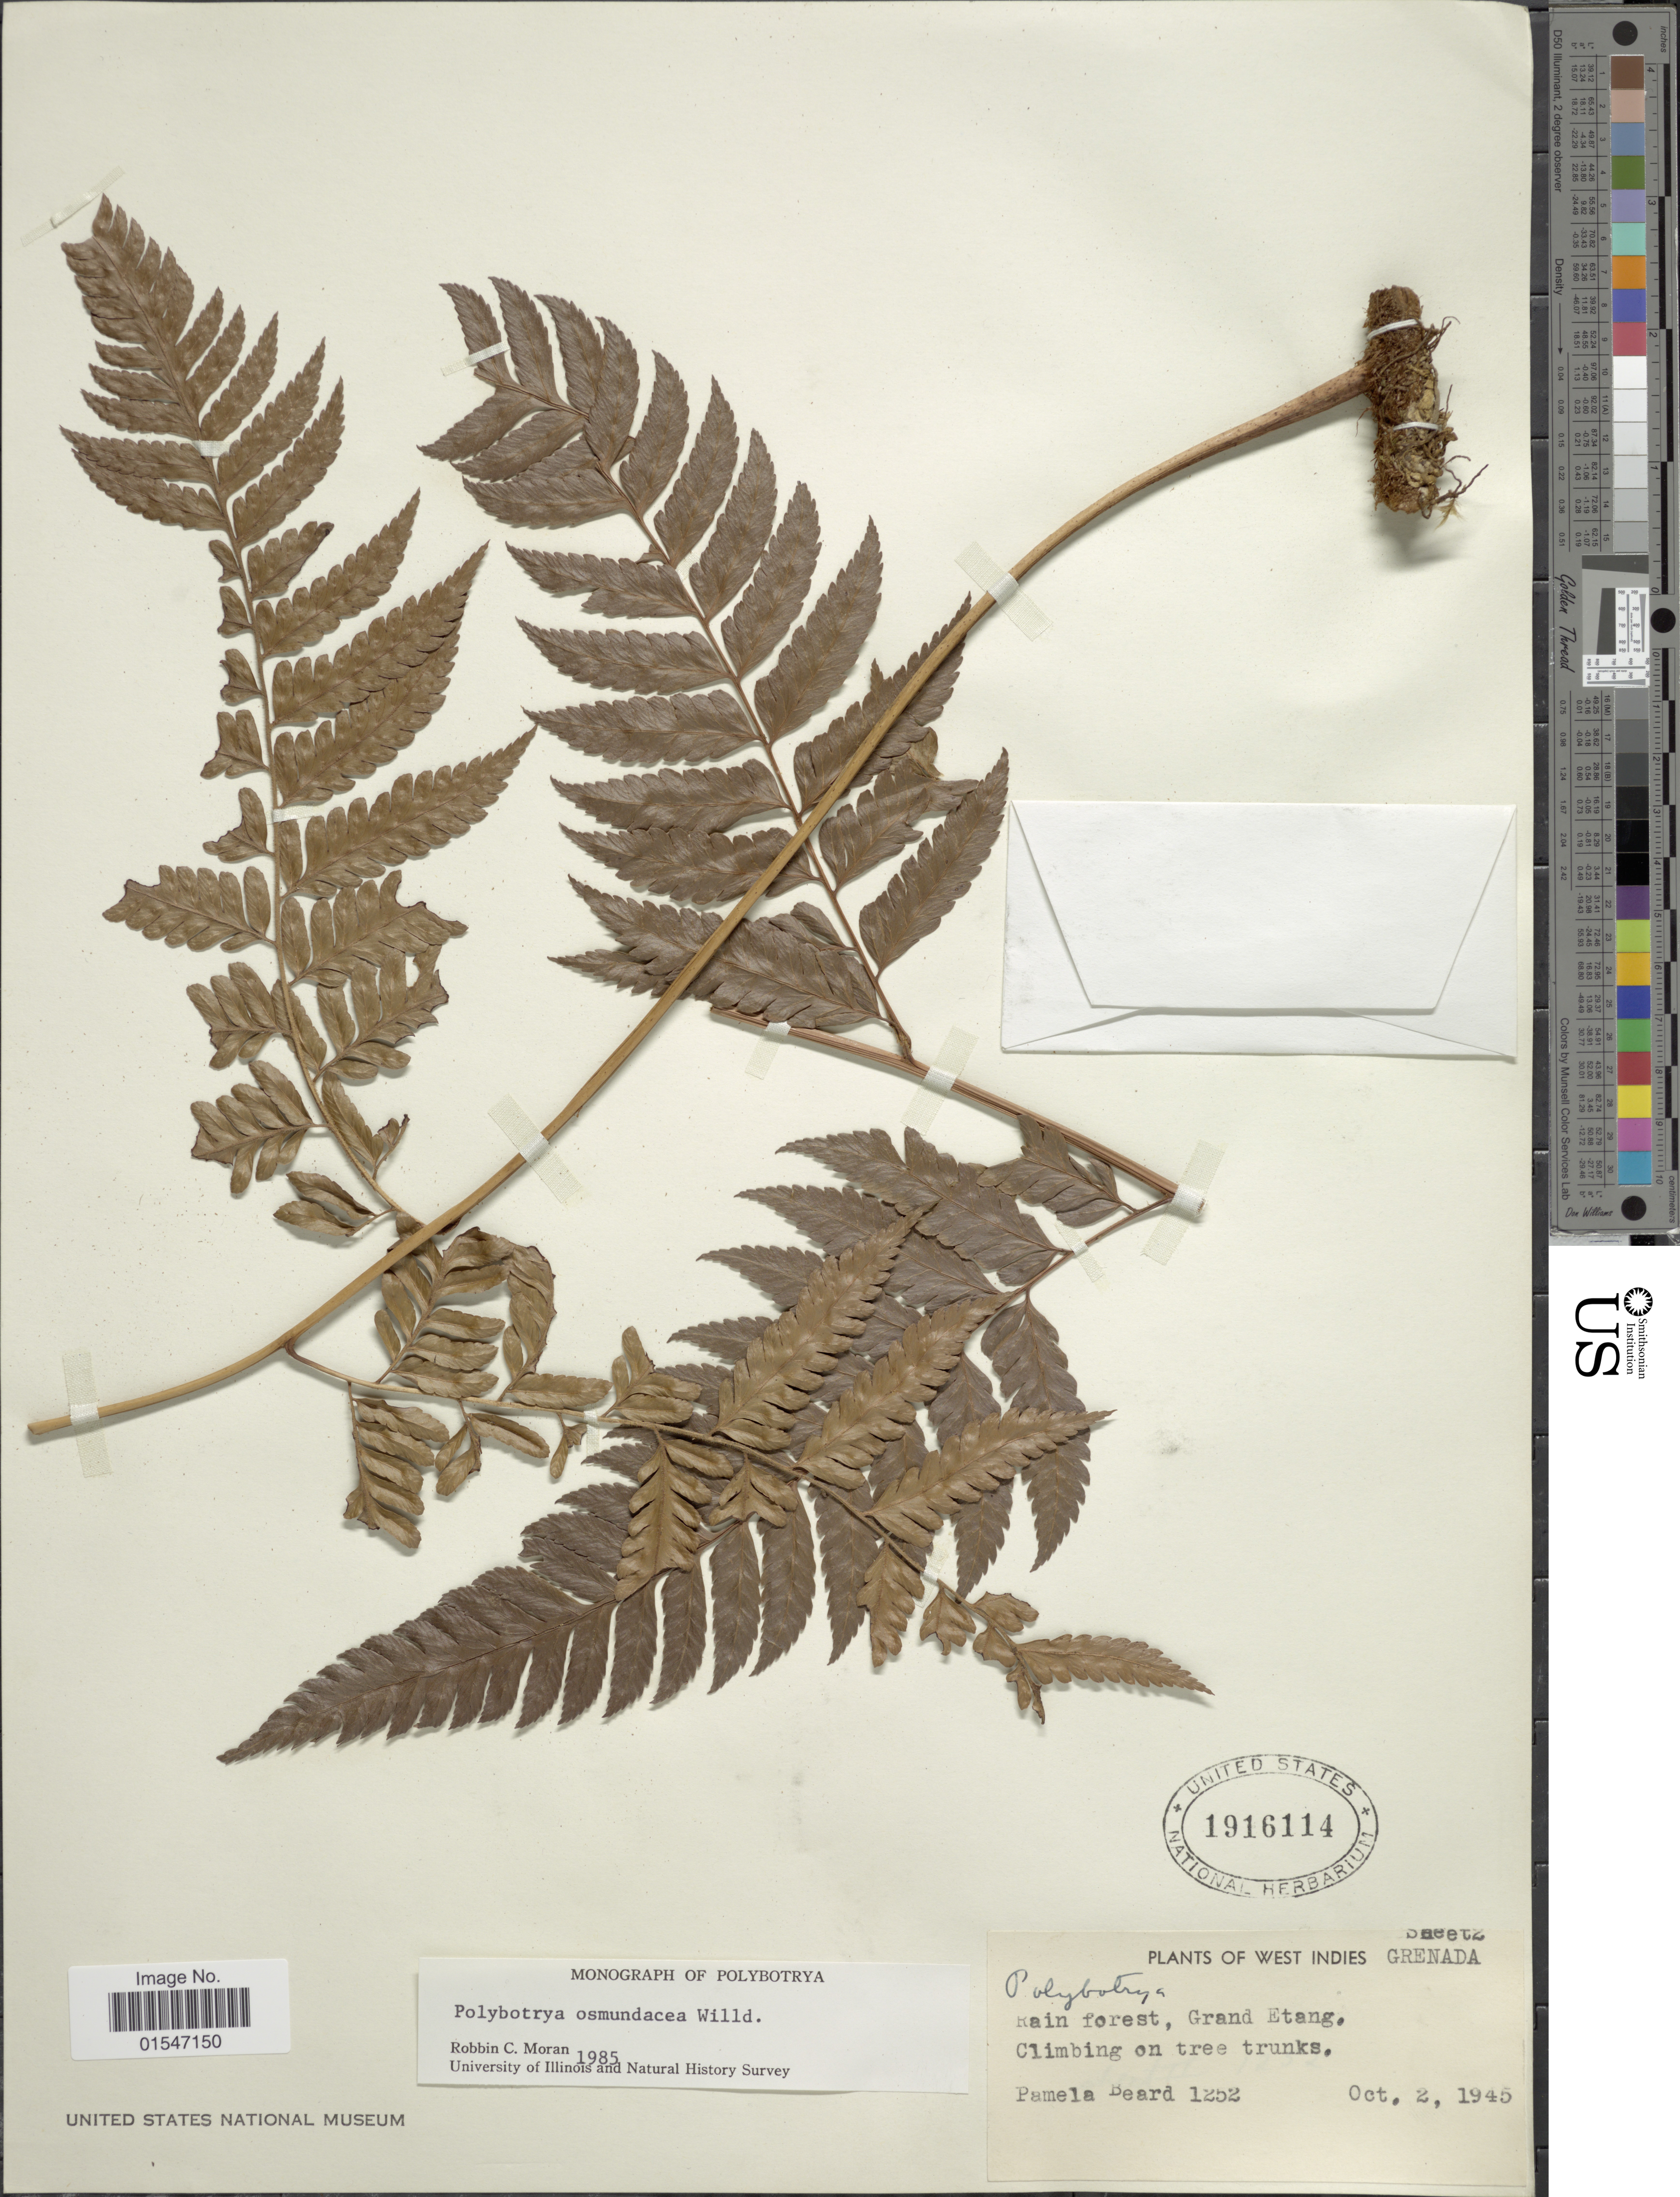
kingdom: Plantae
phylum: Tracheophyta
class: Polypodiopsida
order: Polypodiales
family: Dryopteridaceae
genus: Polybotrya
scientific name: Polybotrya osmundacea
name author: Humb. & Bonpl. ex Willd.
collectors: P. Beard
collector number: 1252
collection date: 1945-10-02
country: Grenada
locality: West Indies, Grenada. Rain forest, Grand Etang.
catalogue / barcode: US 1916114